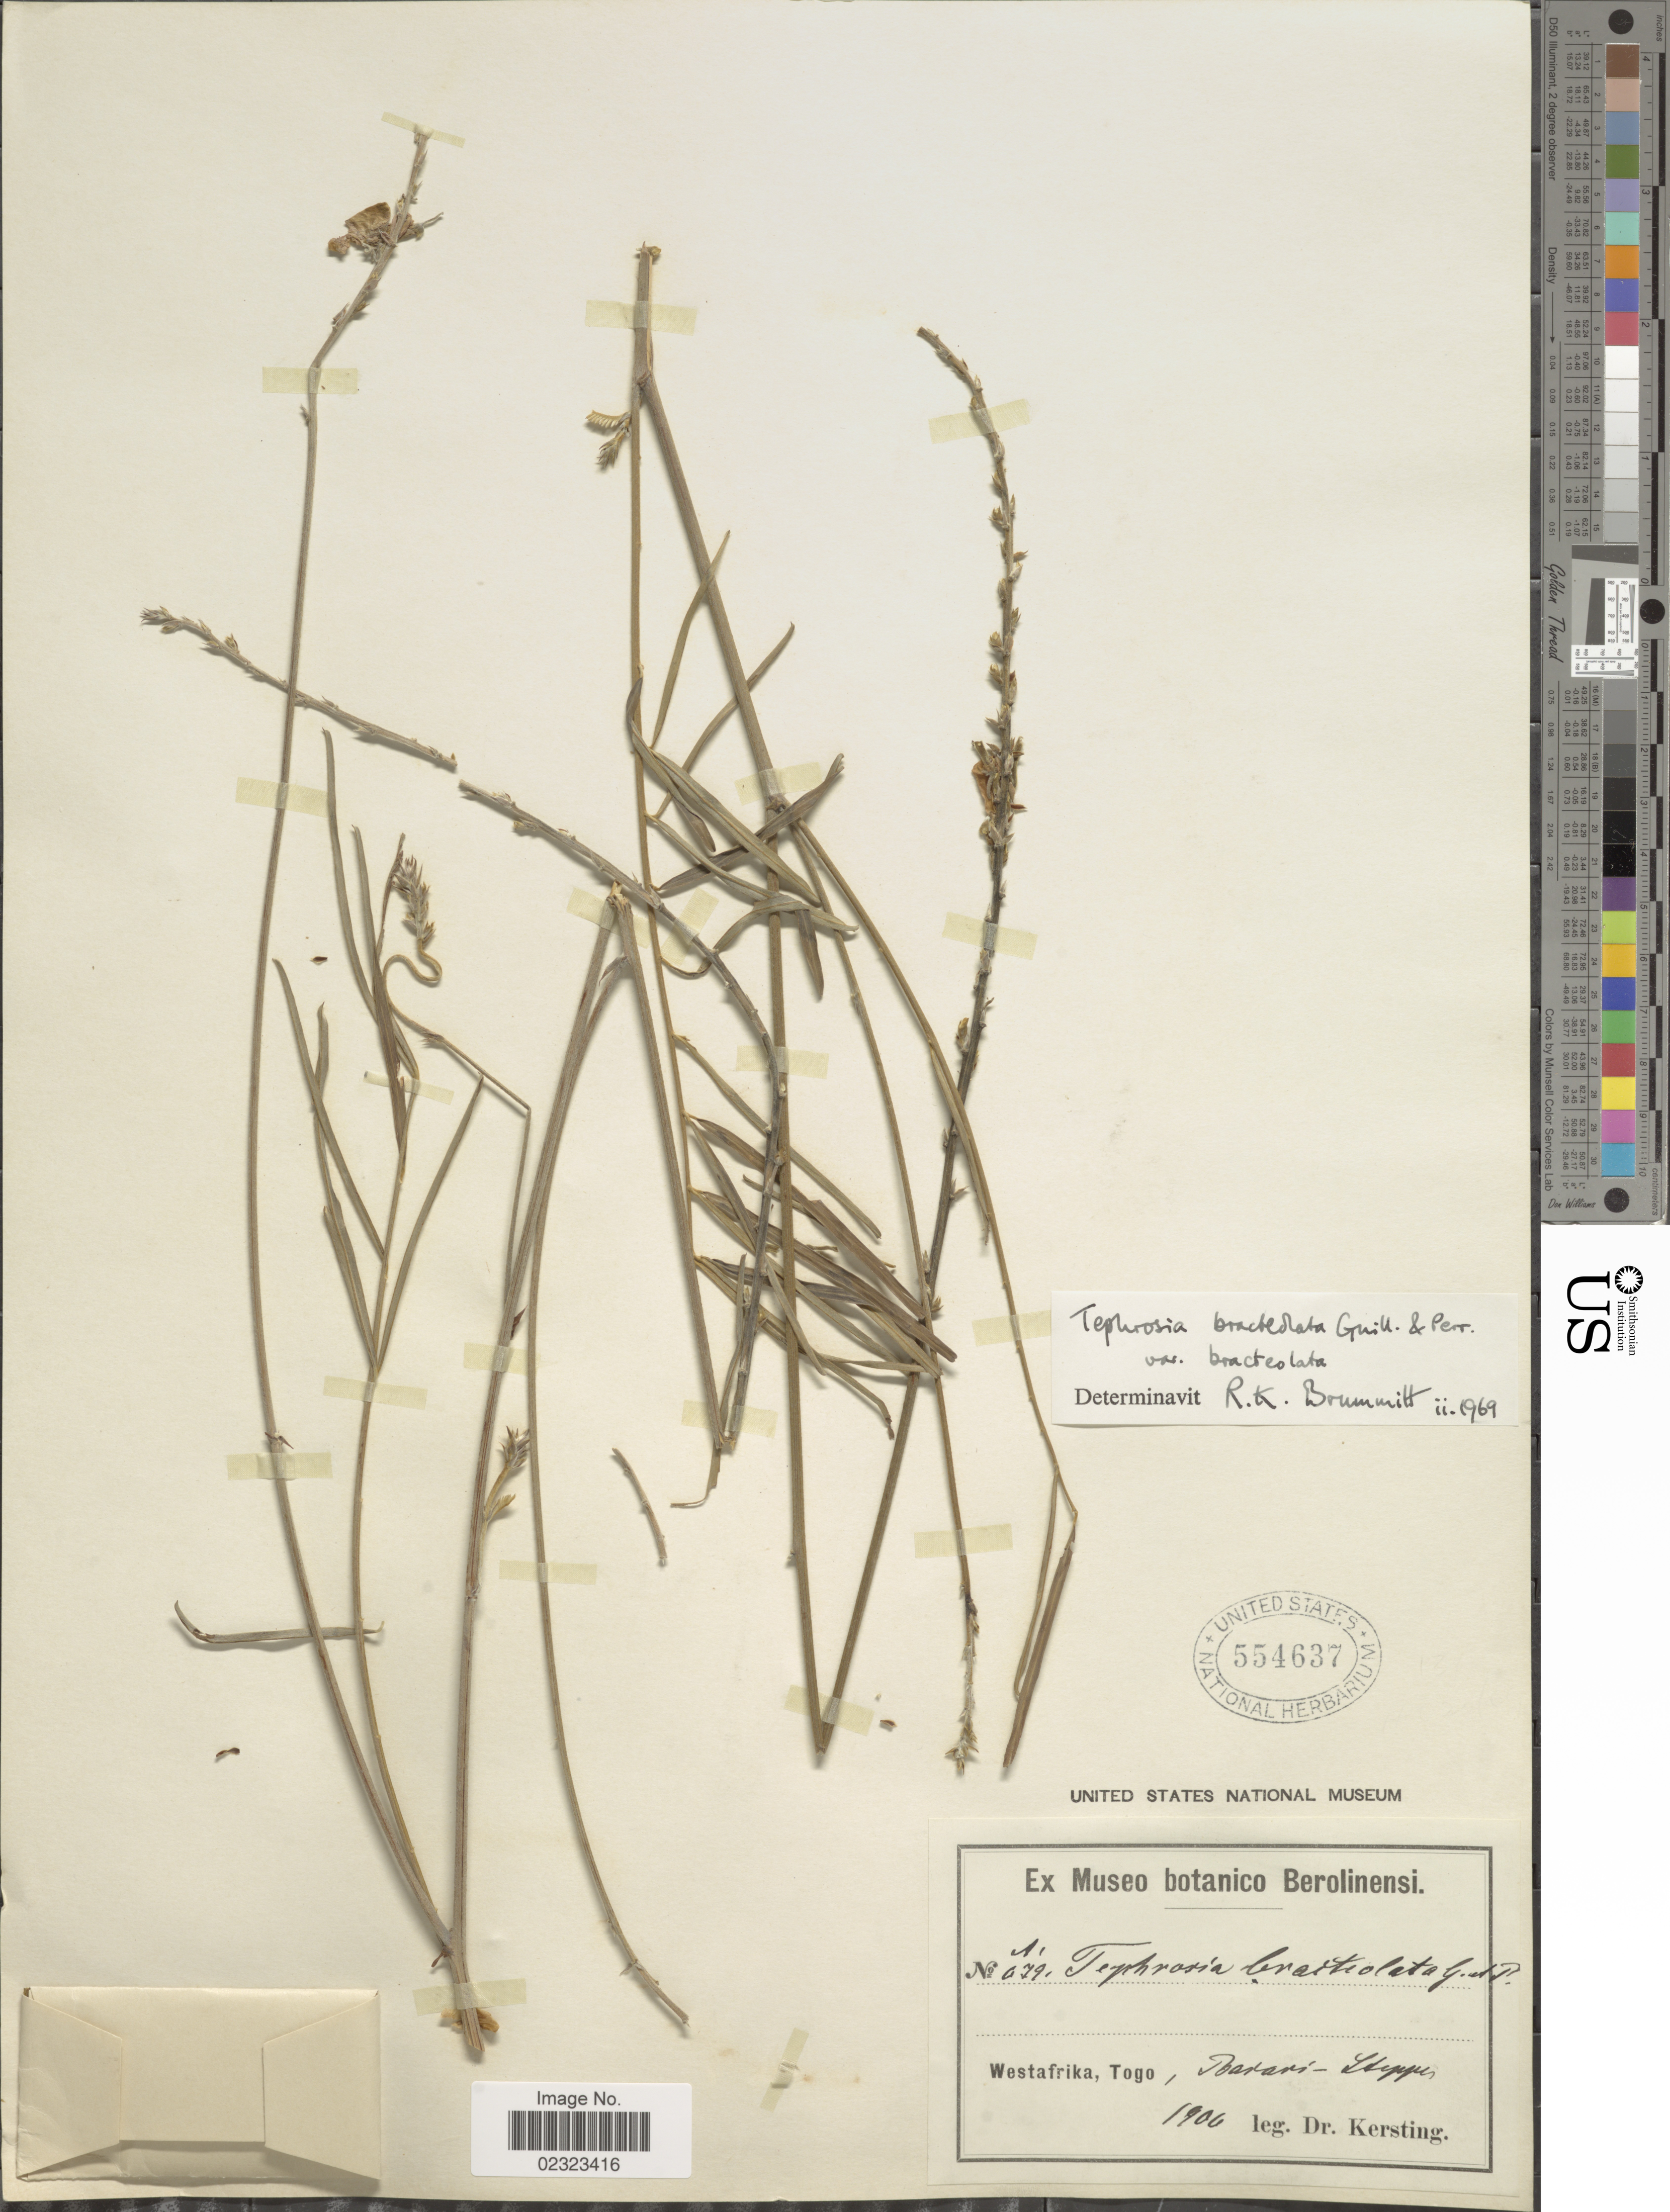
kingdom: Plantae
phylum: Tracheophyta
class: Magnoliopsida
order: Fabales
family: Fabaceae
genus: Tephrosia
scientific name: Tephrosia bracteolata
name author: Guill. & Perr.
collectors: -. Kersting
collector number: A679*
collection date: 1906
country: Namibia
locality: Westafrika, Togo, Basari- Steppes.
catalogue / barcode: US 554637